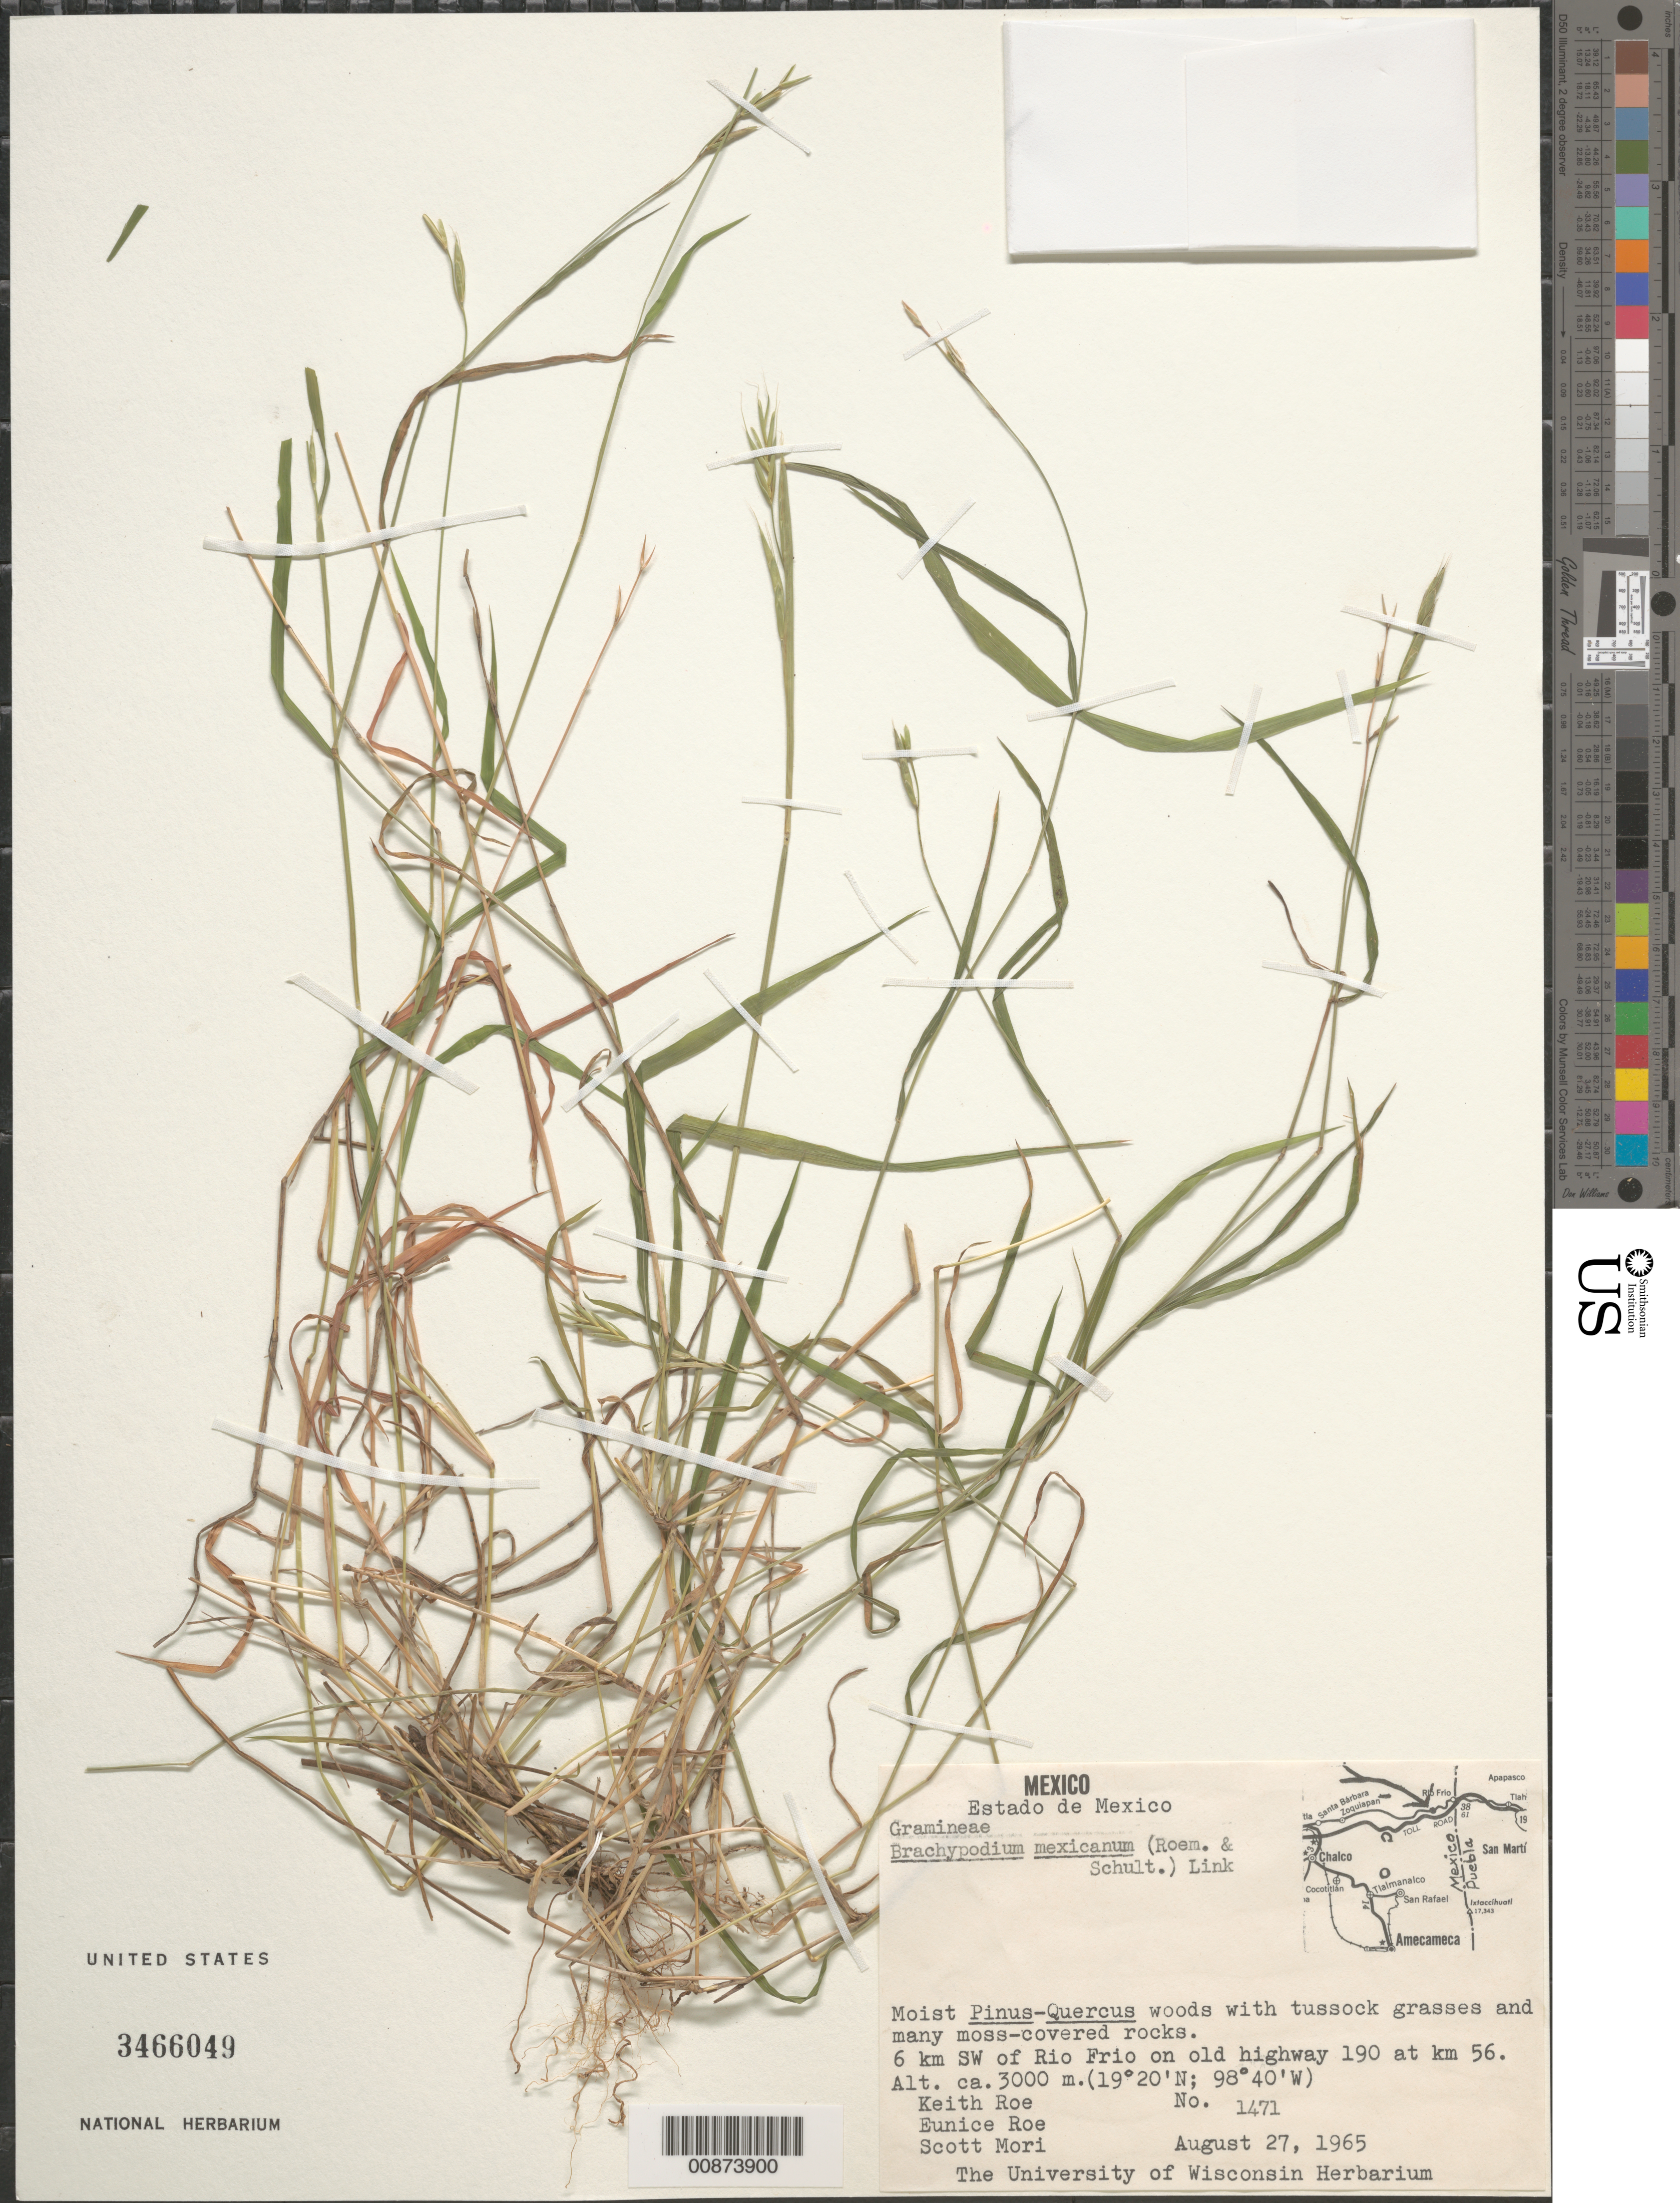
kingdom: Plantae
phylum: Tracheophyta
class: Liliopsida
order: Poales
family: Poaceae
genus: Brachypodium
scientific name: Brachypodium mexicanum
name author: (Roem. & Schult.) Link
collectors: K. E. Roe, E. Roe & S. Mori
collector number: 1471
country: Mexico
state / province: México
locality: SW of Rio Frio on old highway 190 at km 56.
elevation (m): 3000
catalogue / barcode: US 3466049